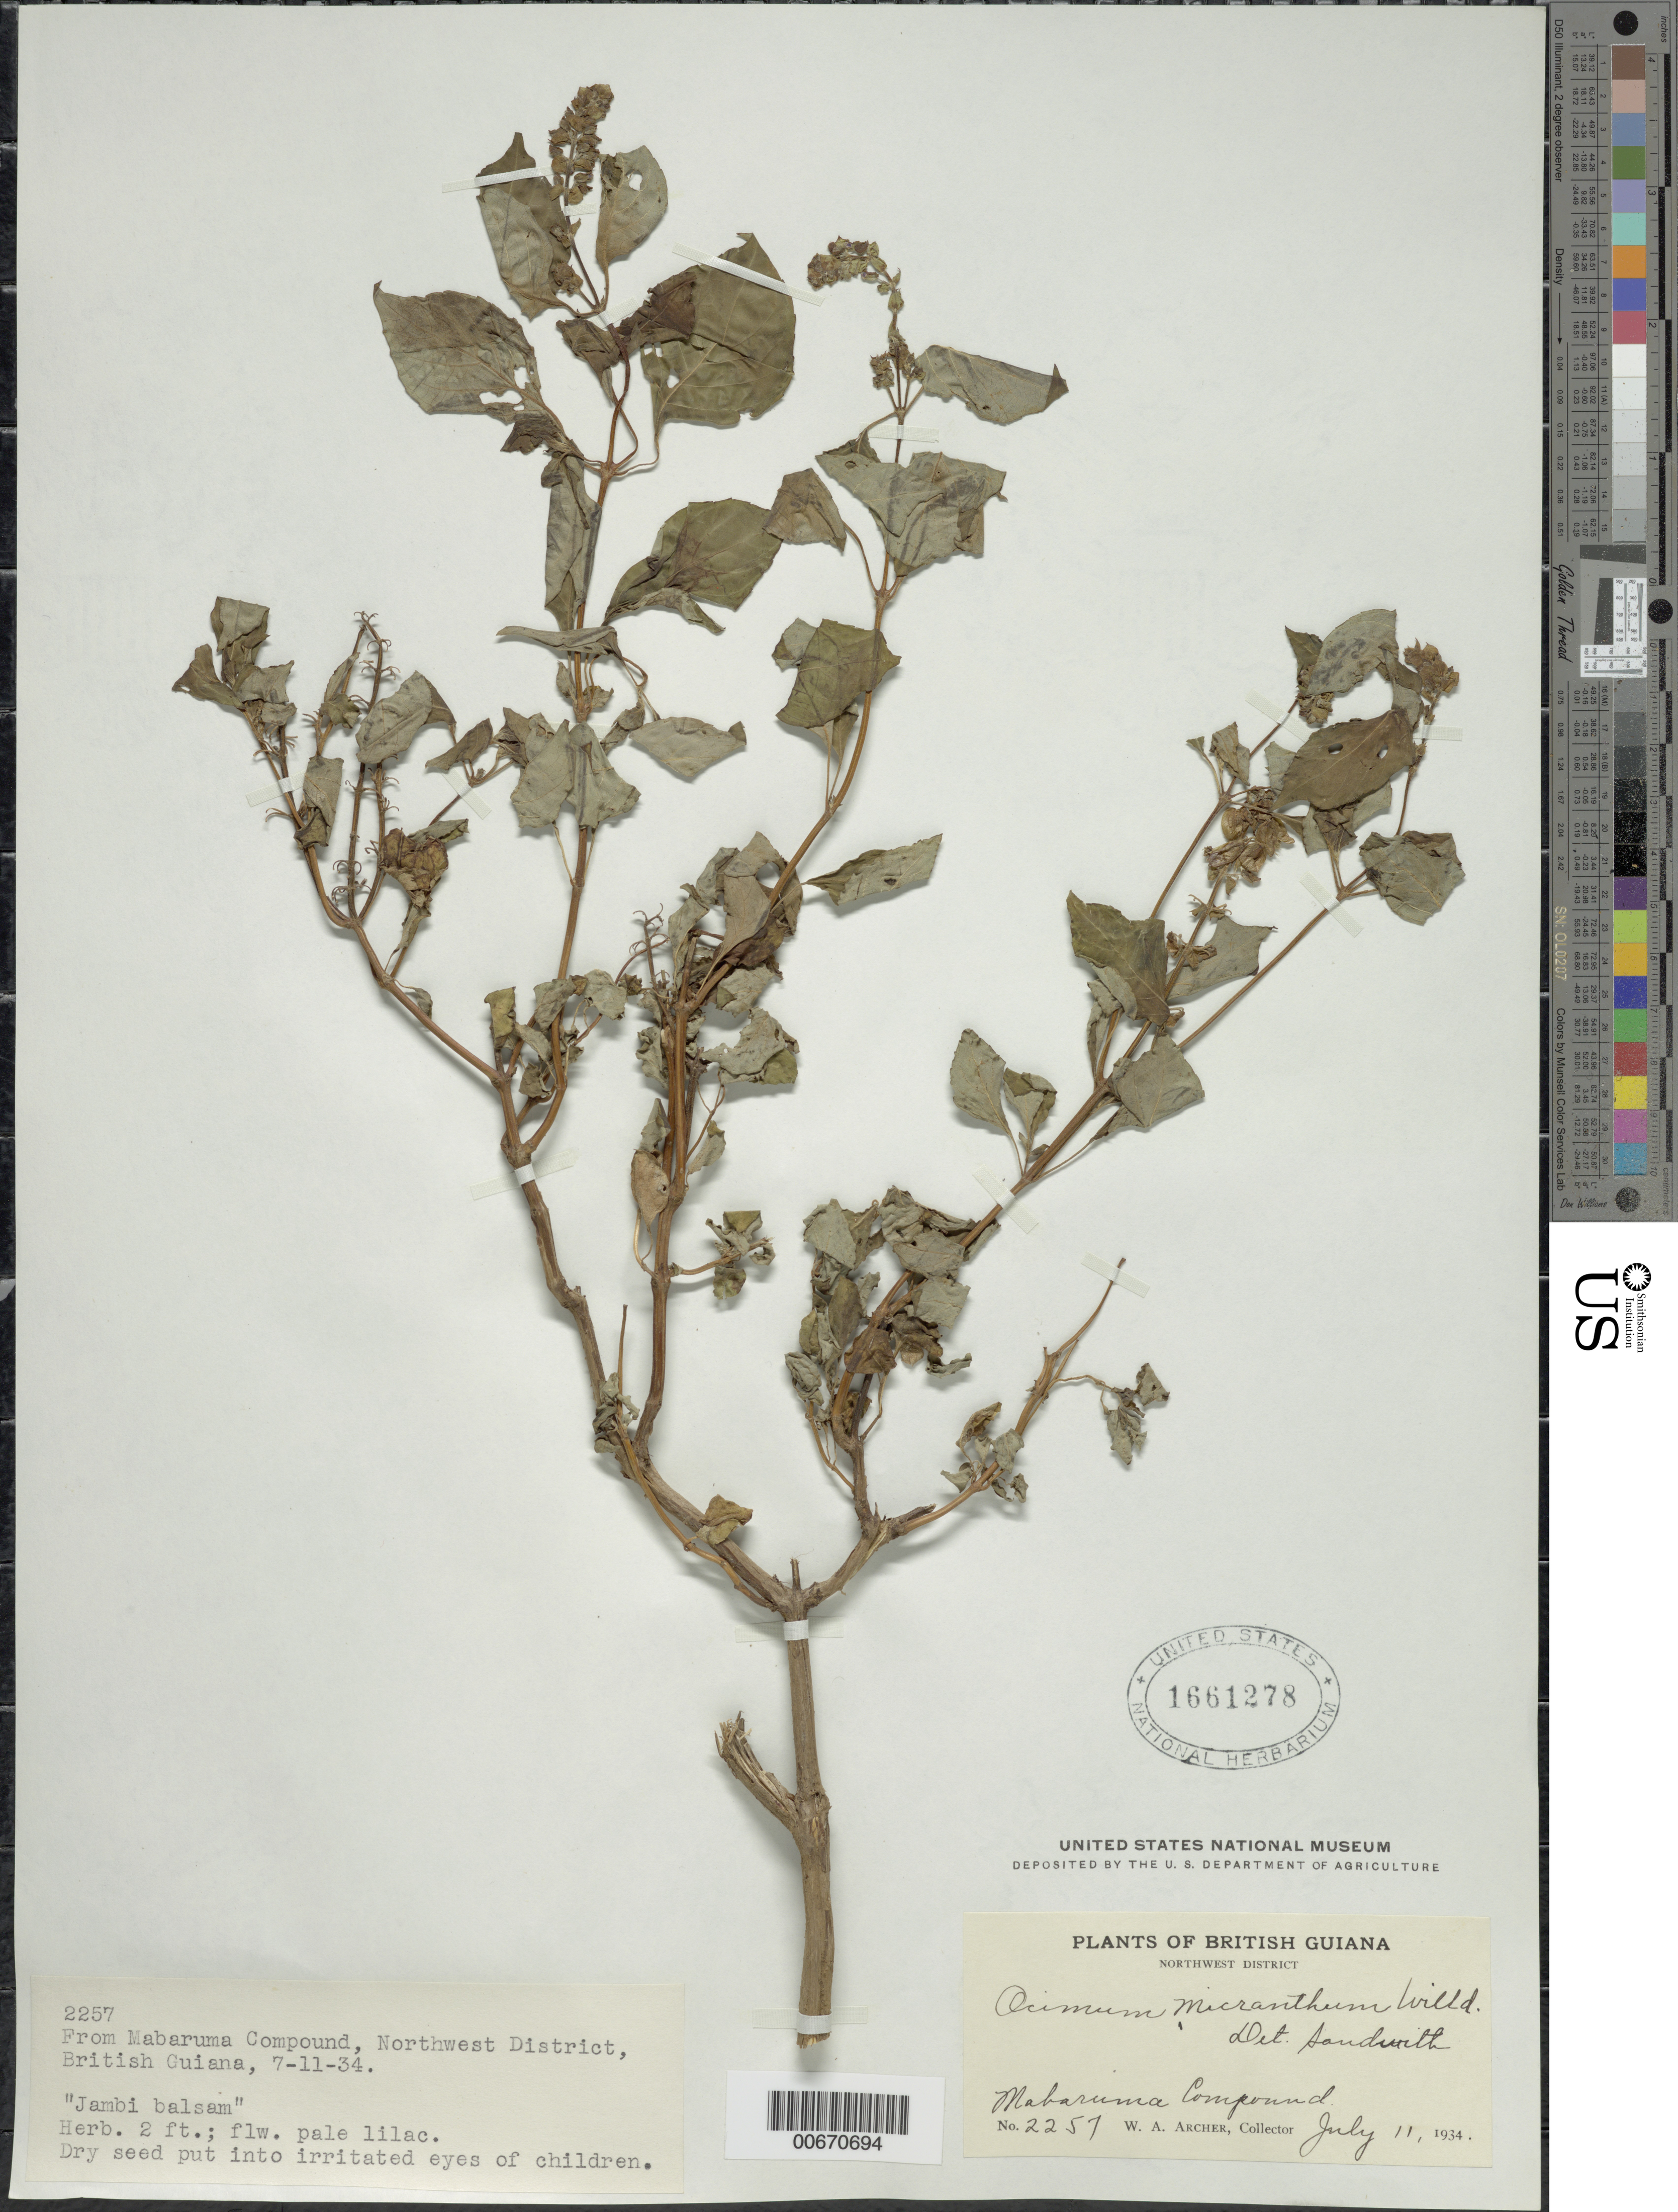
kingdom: Plantae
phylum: Tracheophyta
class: Magnoliopsida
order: Lamiales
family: Lamiaceae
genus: Ocimum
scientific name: Ocimum micranthum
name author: Willd.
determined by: Sandwith, N. Y.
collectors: W. A. Archer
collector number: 2257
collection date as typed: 11-Jul-34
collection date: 1934-07-11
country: Guyana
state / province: Barima-Waini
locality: Mabaruma Compound, NW Dist.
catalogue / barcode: US 1661278